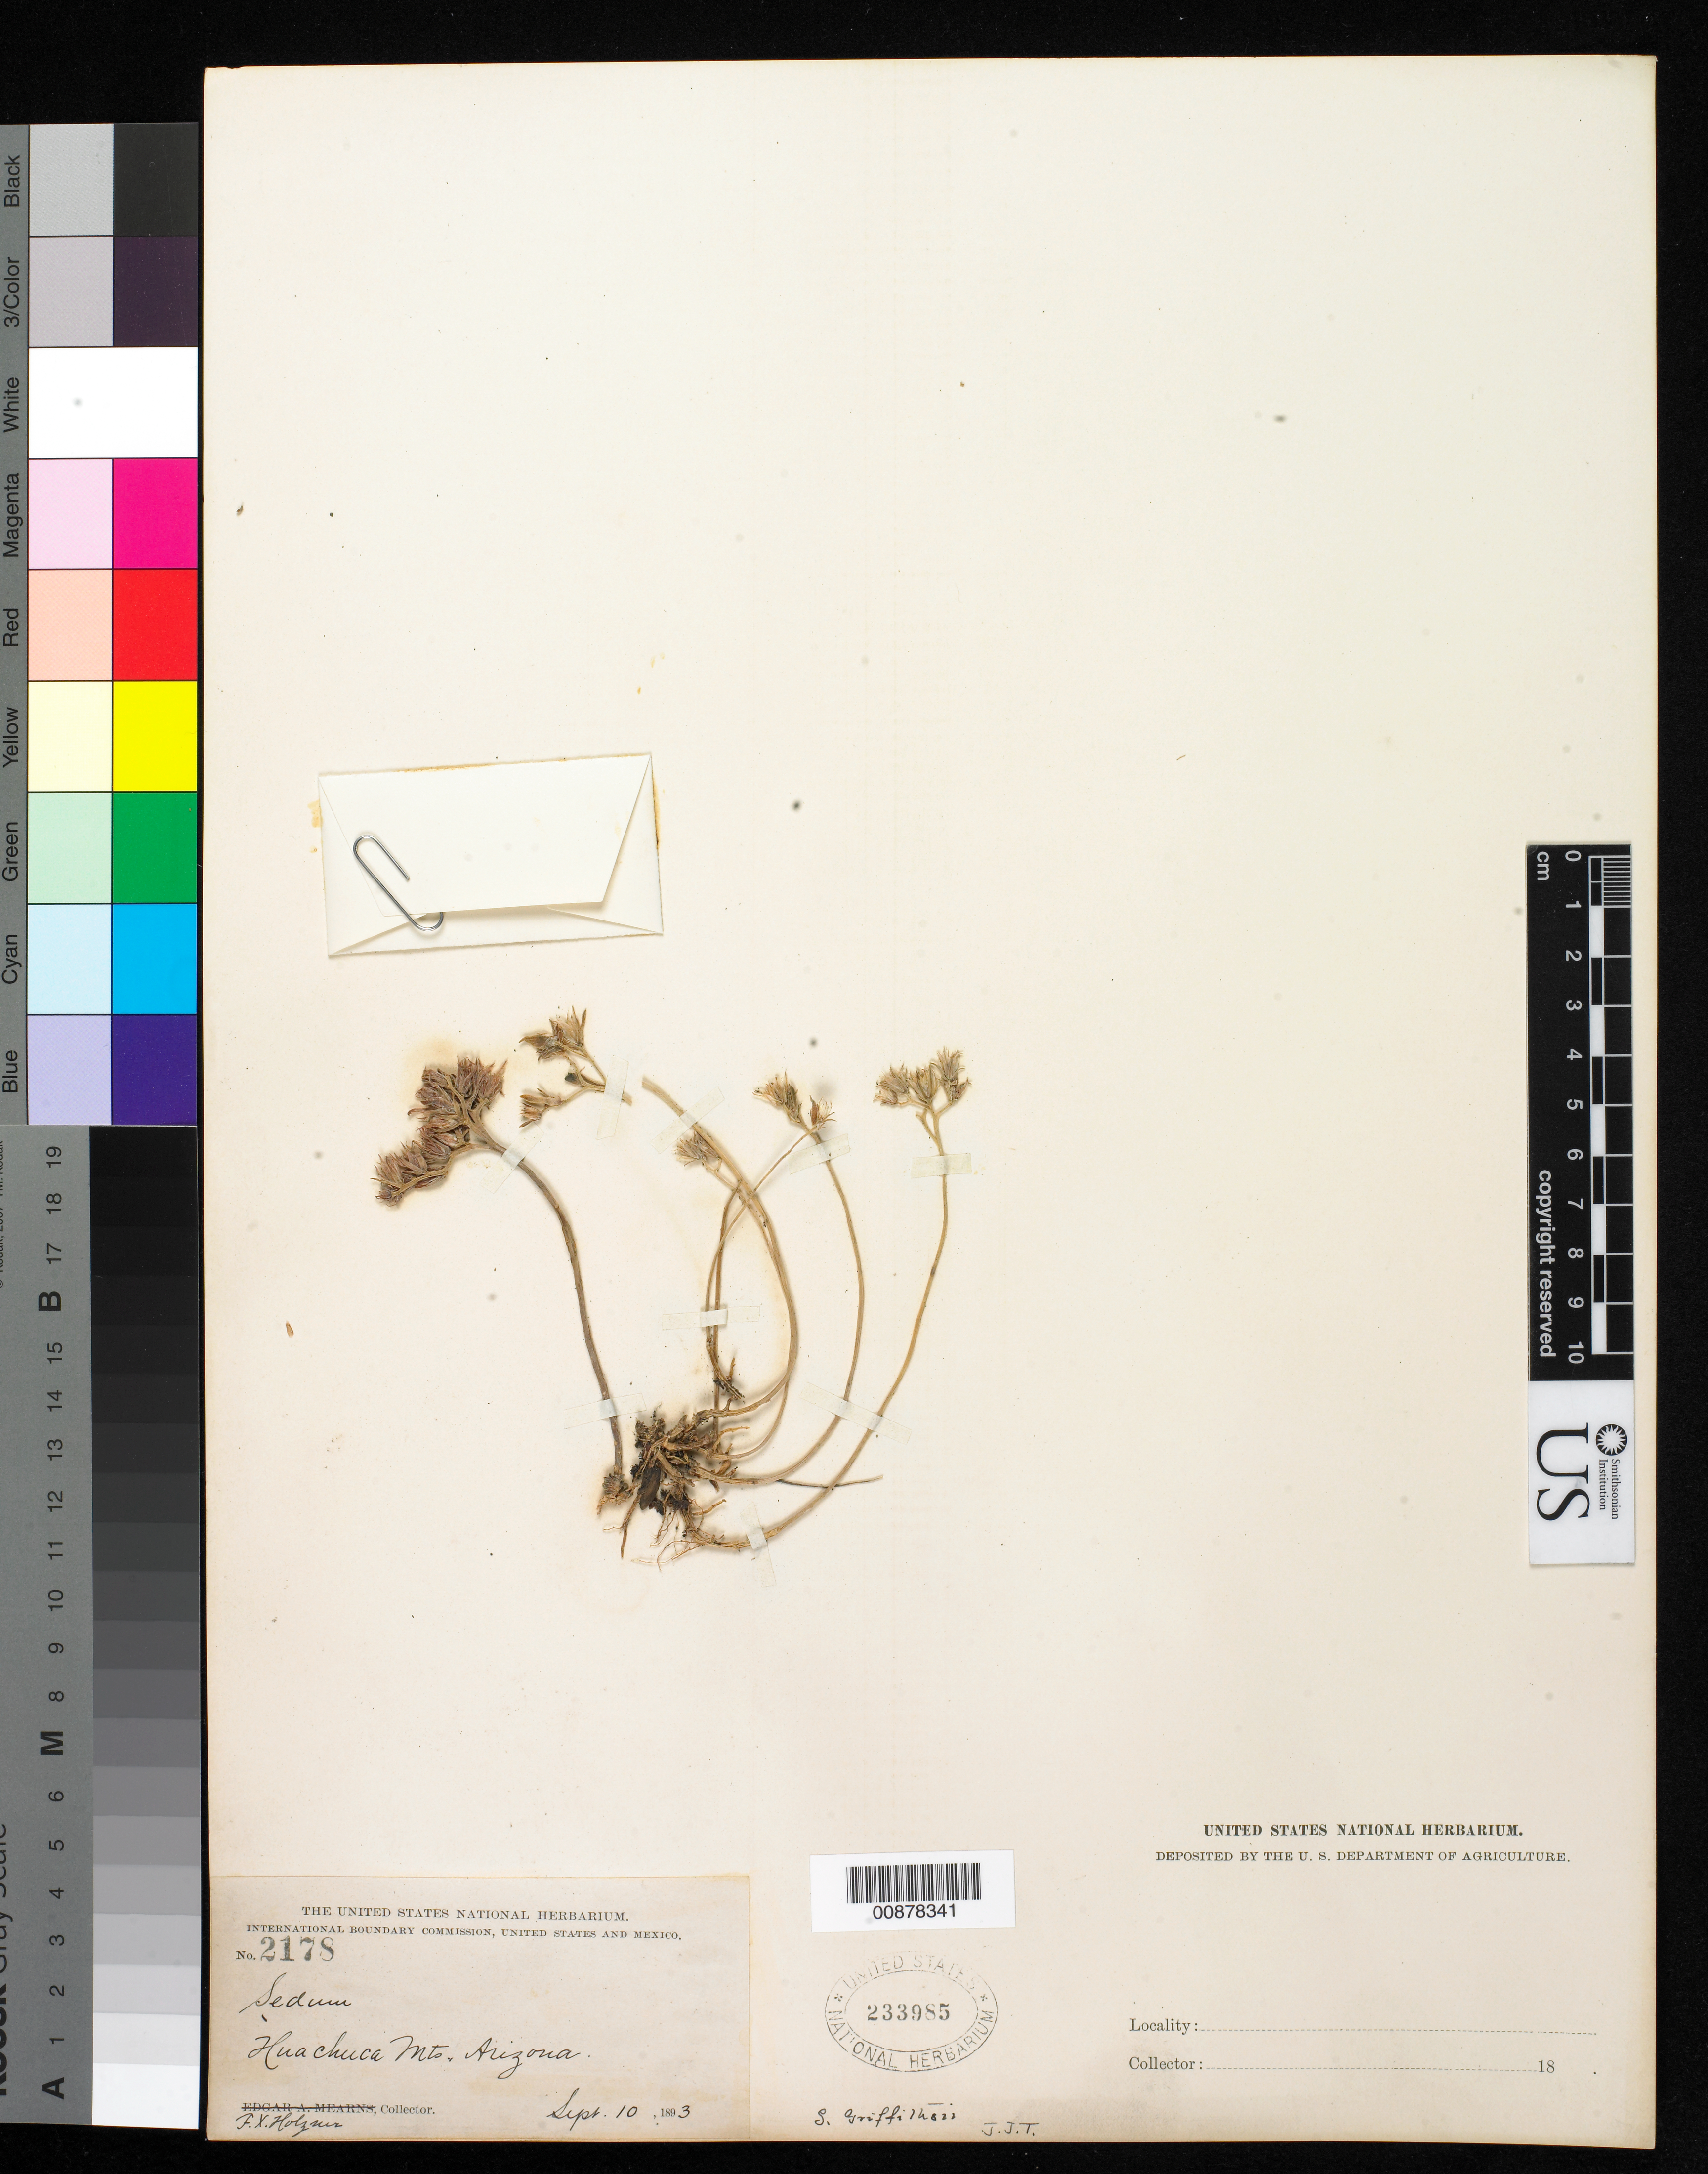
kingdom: Plantae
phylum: Tracheophyta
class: Magnoliopsida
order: Saxifragales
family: Crassulaceae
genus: Sedum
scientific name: Sedum griffithsii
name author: Rose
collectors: F. X. Holzner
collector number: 2178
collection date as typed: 10 Sep 1893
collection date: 1893-09-10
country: United States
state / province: Arizona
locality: Huachuca Mts.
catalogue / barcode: US 233985